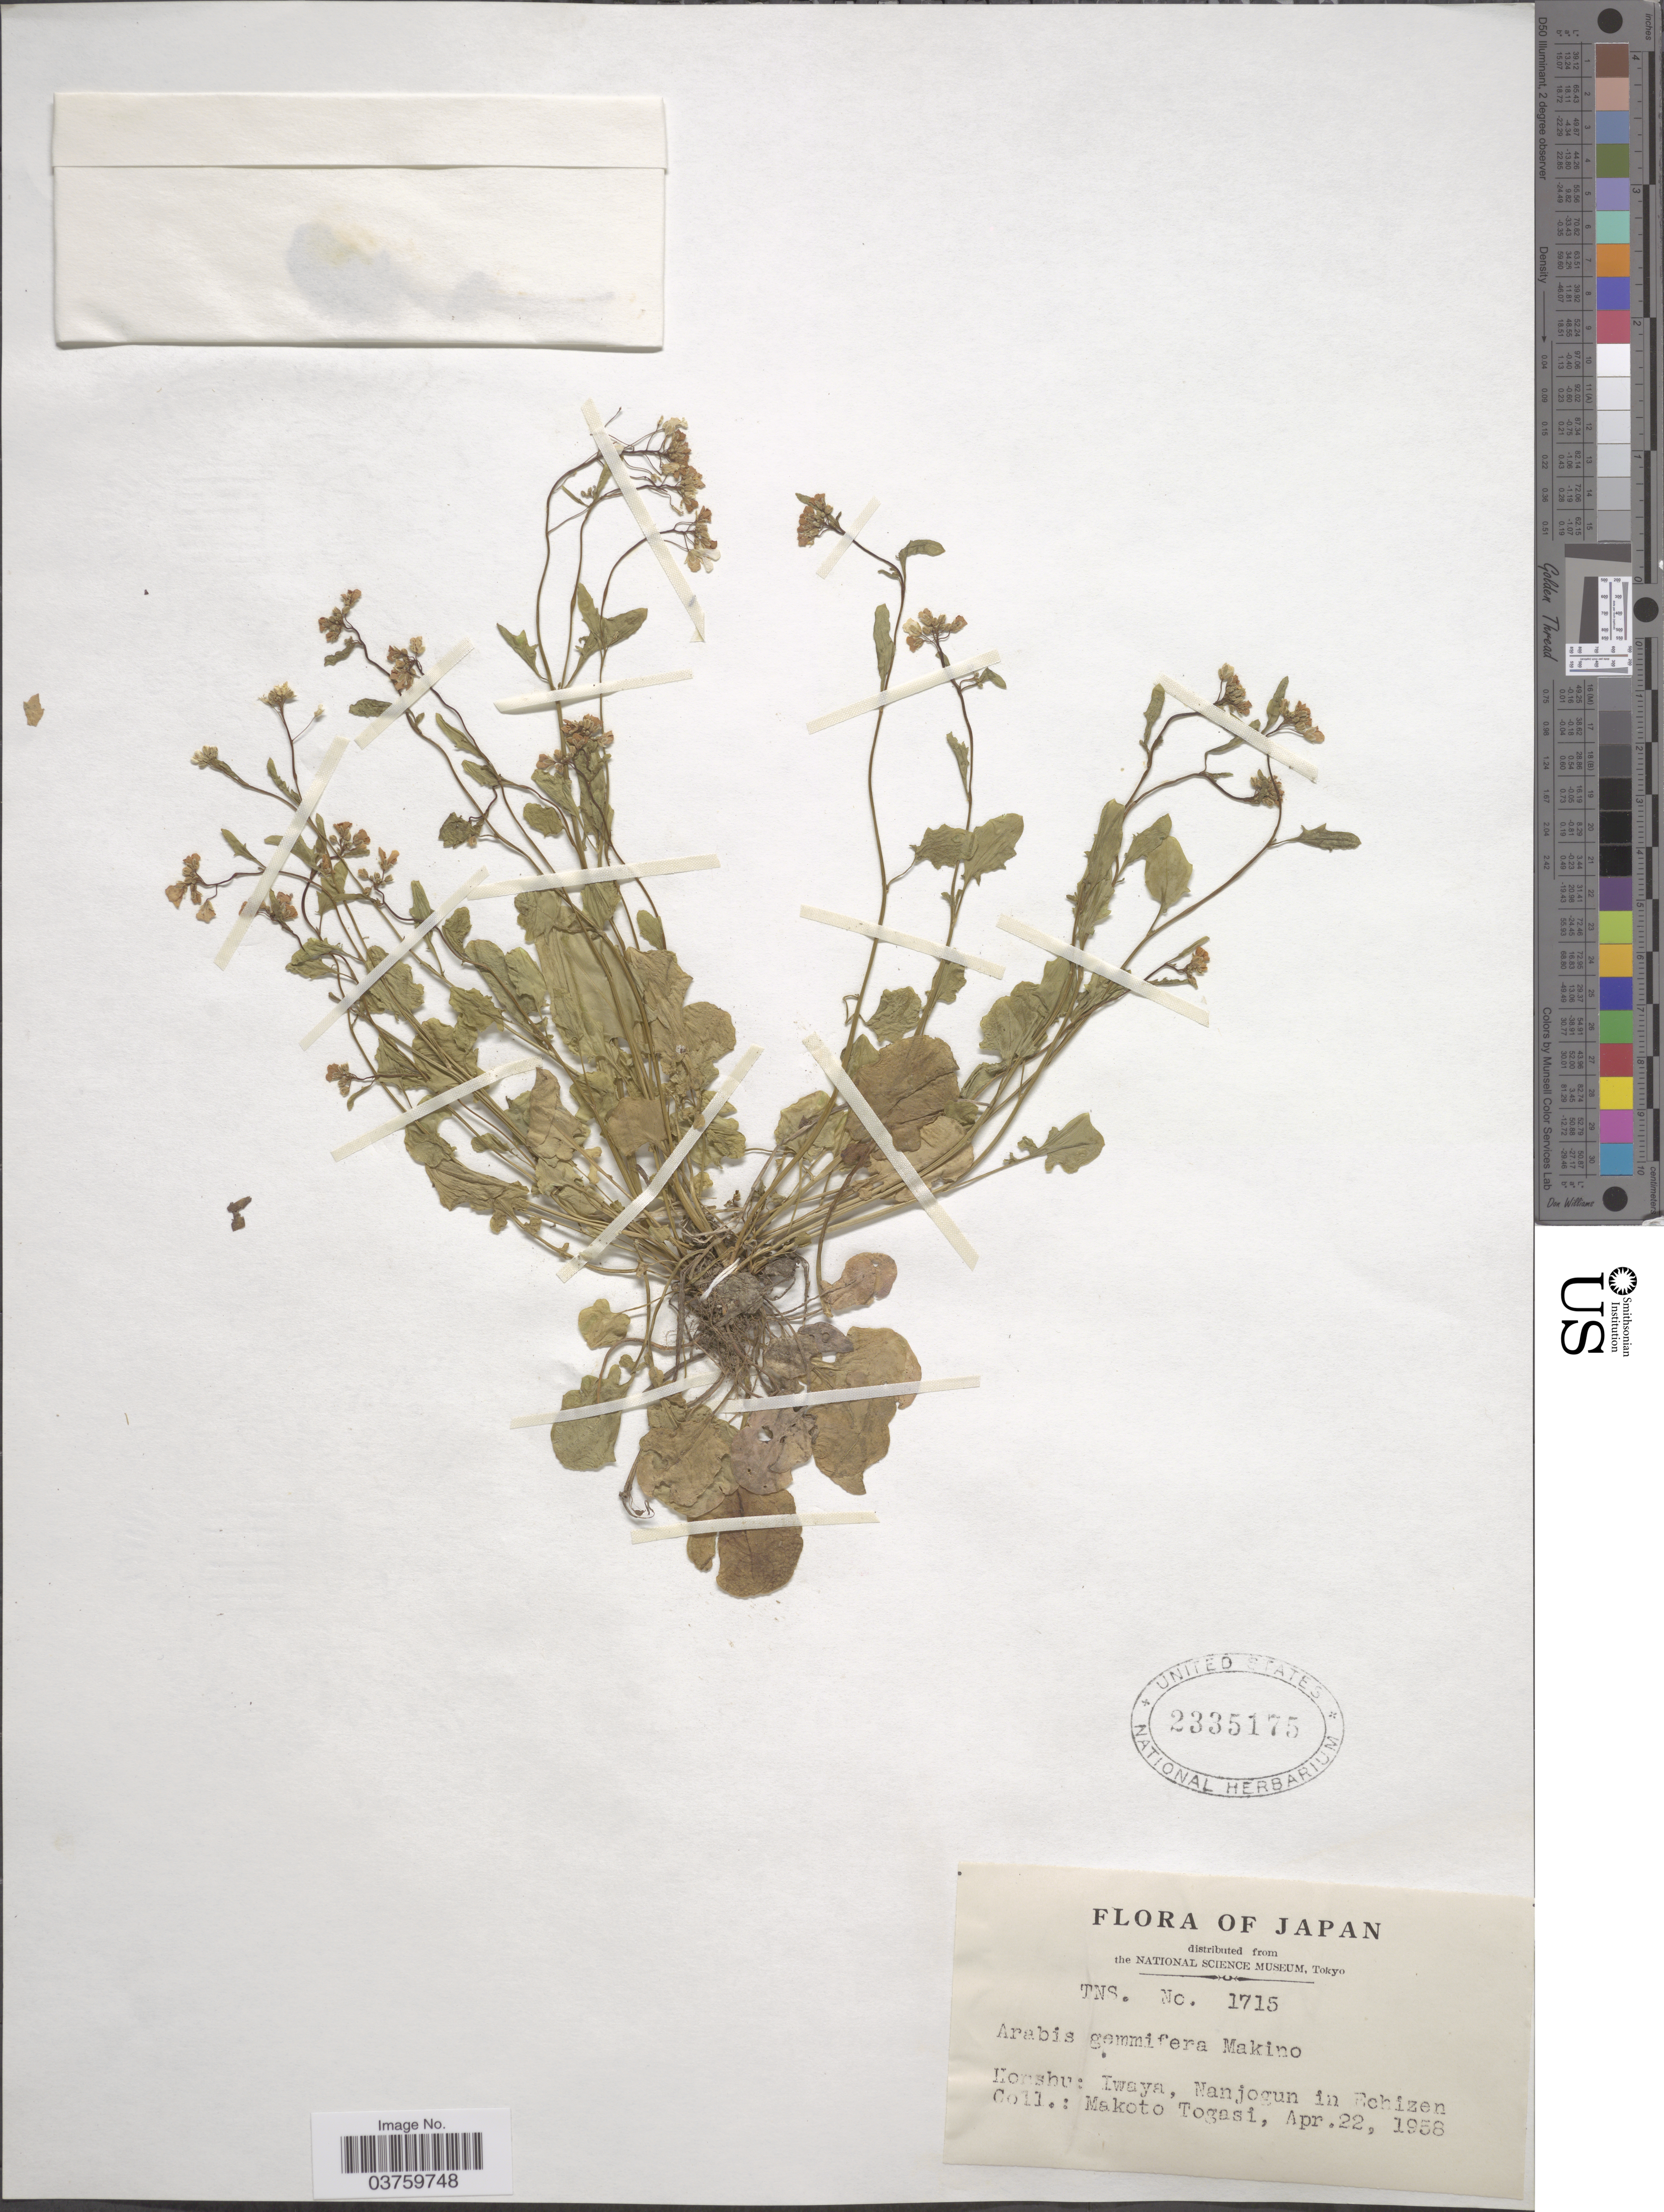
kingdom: Plantae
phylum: Tracheophyta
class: Magnoliopsida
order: Brassicales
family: Brassicaceae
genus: Arabis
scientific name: Arabis gemmifera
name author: (Matsum.) Makino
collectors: M. Togasi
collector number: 1715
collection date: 1958-04-22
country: Japan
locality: Honshu: Iwaya, Nanjogun in Echizen.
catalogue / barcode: US 2335175